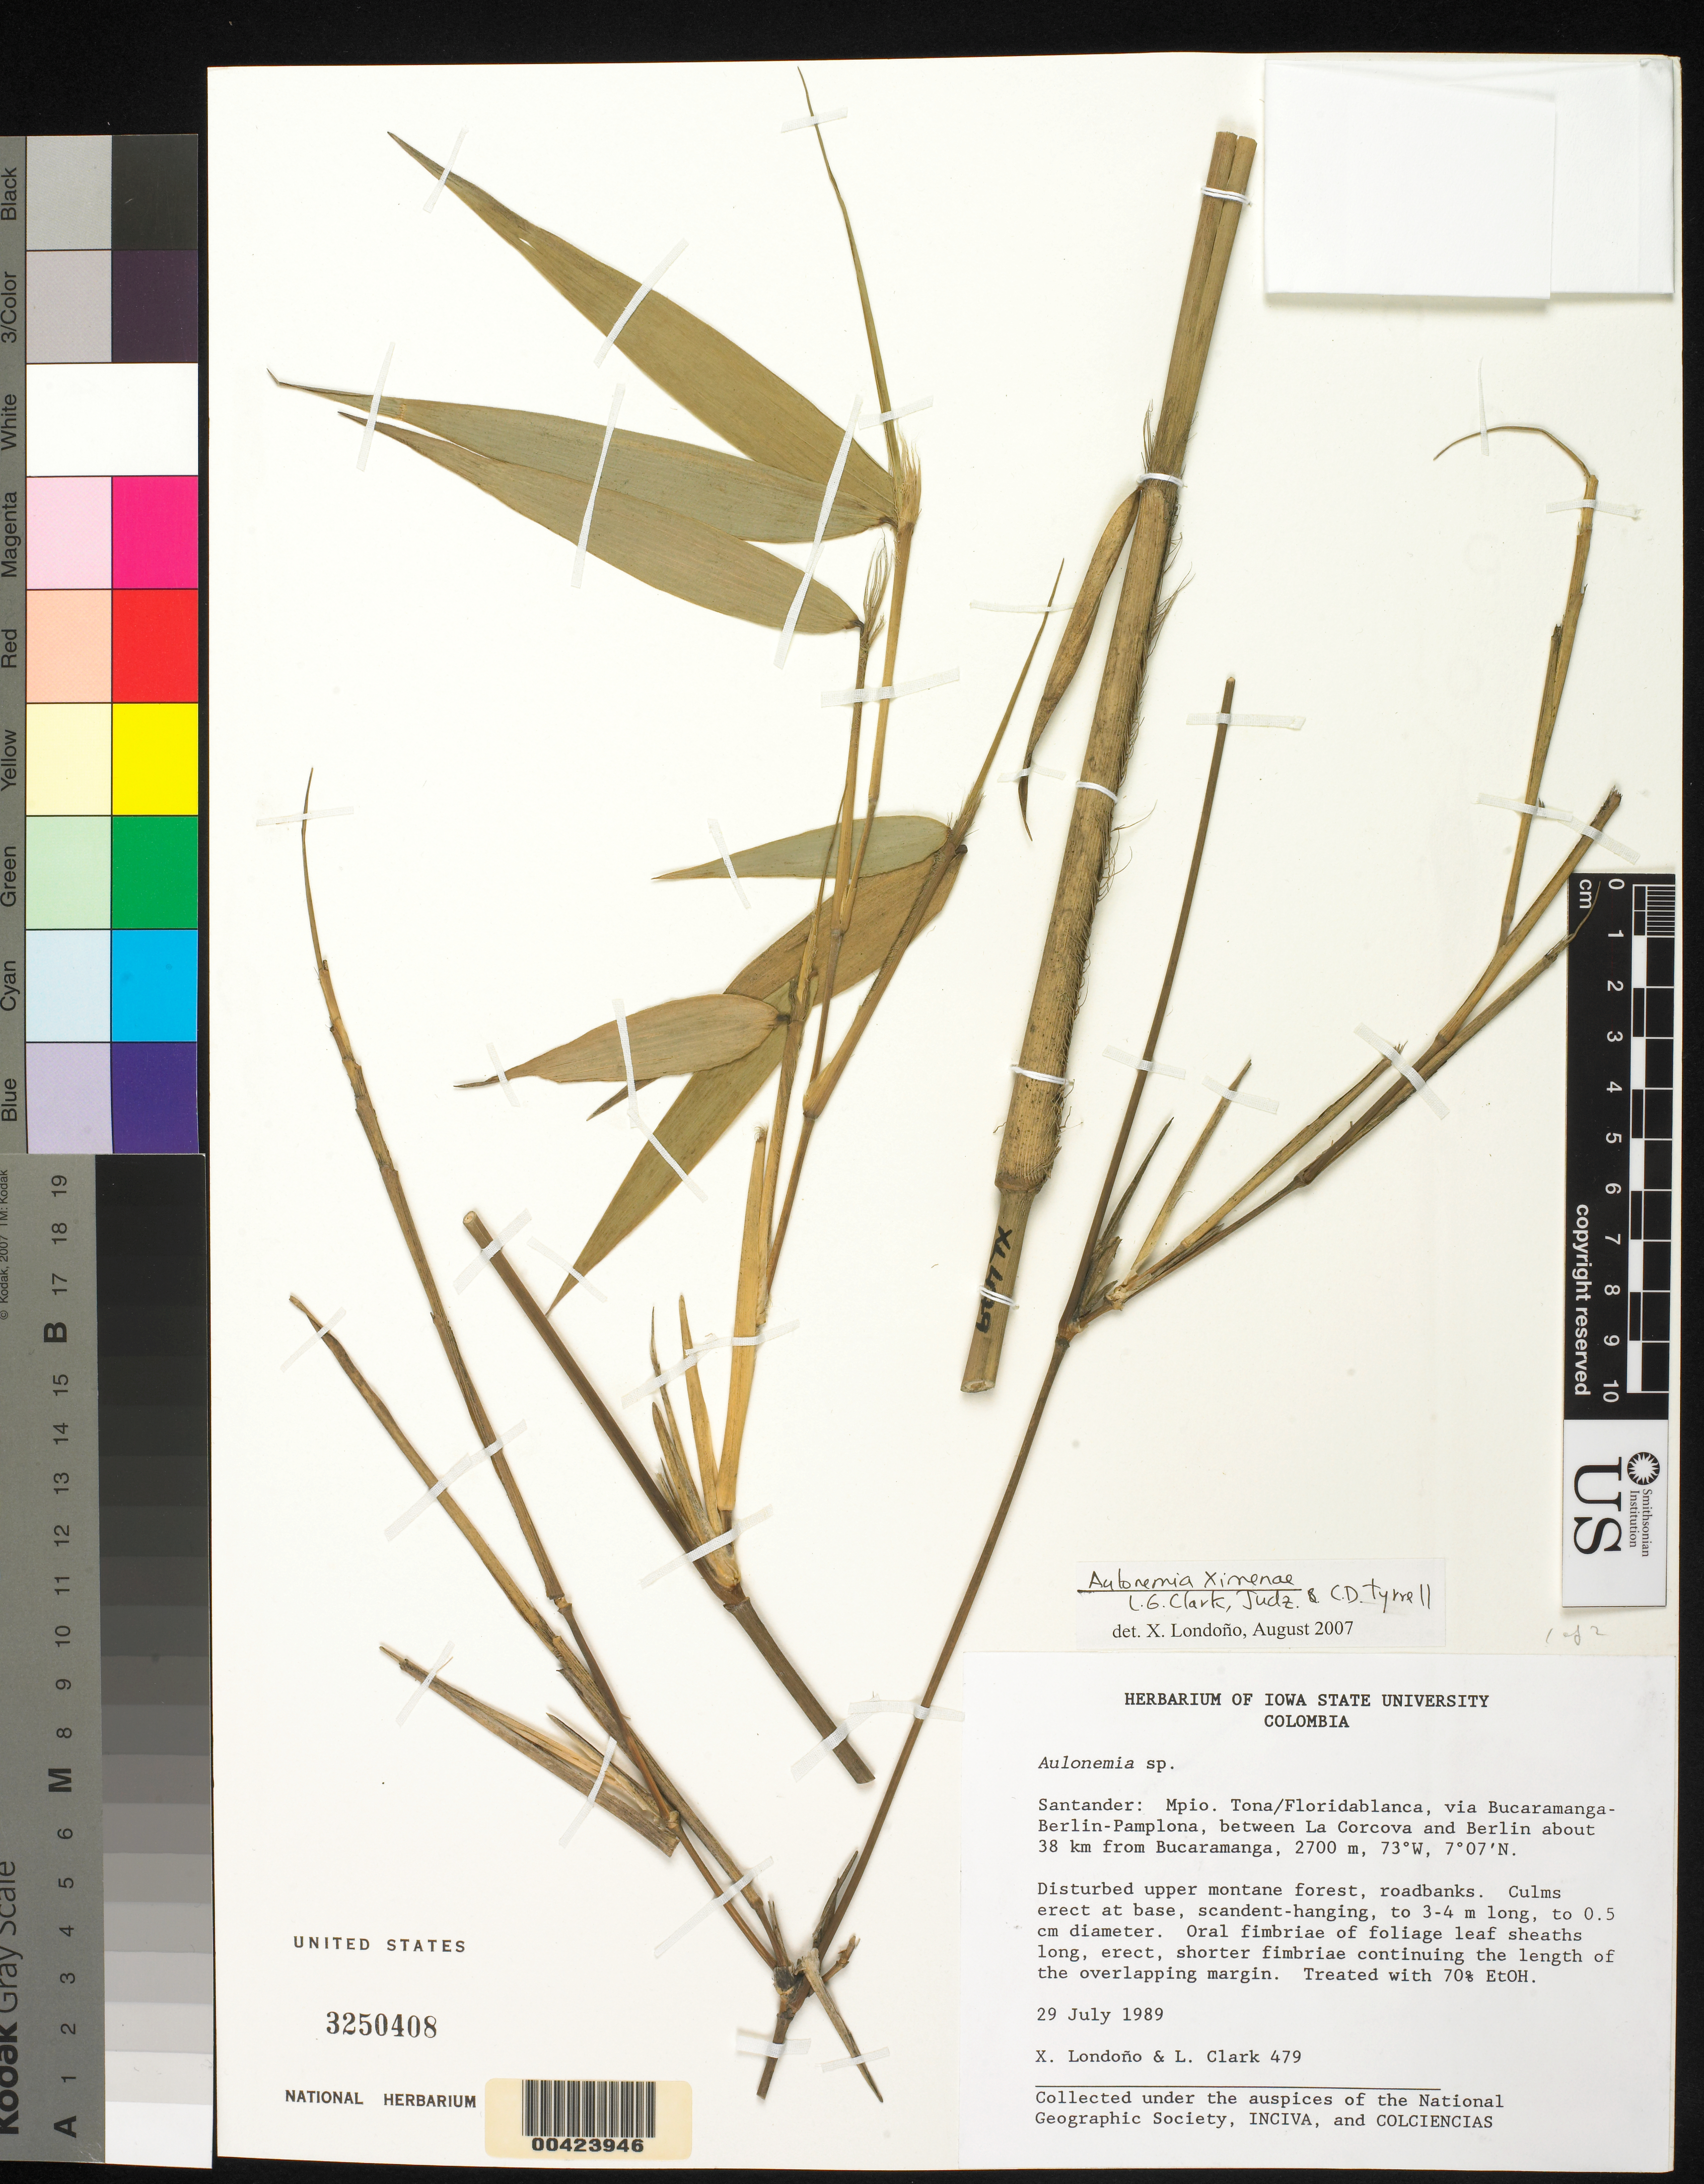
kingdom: Plantae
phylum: Tracheophyta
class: Liliopsida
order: Poales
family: Poaceae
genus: Aulonemia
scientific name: Aulonemia ximenae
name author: L.G. Clark et al.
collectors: X. Londoño & L. G. Clark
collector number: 479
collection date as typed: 29 Jul 1989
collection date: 1989-07-29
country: Colombia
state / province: Santander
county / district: Floridablanca / Tona Mun.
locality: Via Bucaramanga - Berlin - Pamplona, between La Corcova and Berlin, about 38 km from Bucaramanga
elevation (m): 2700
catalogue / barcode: US 3250408